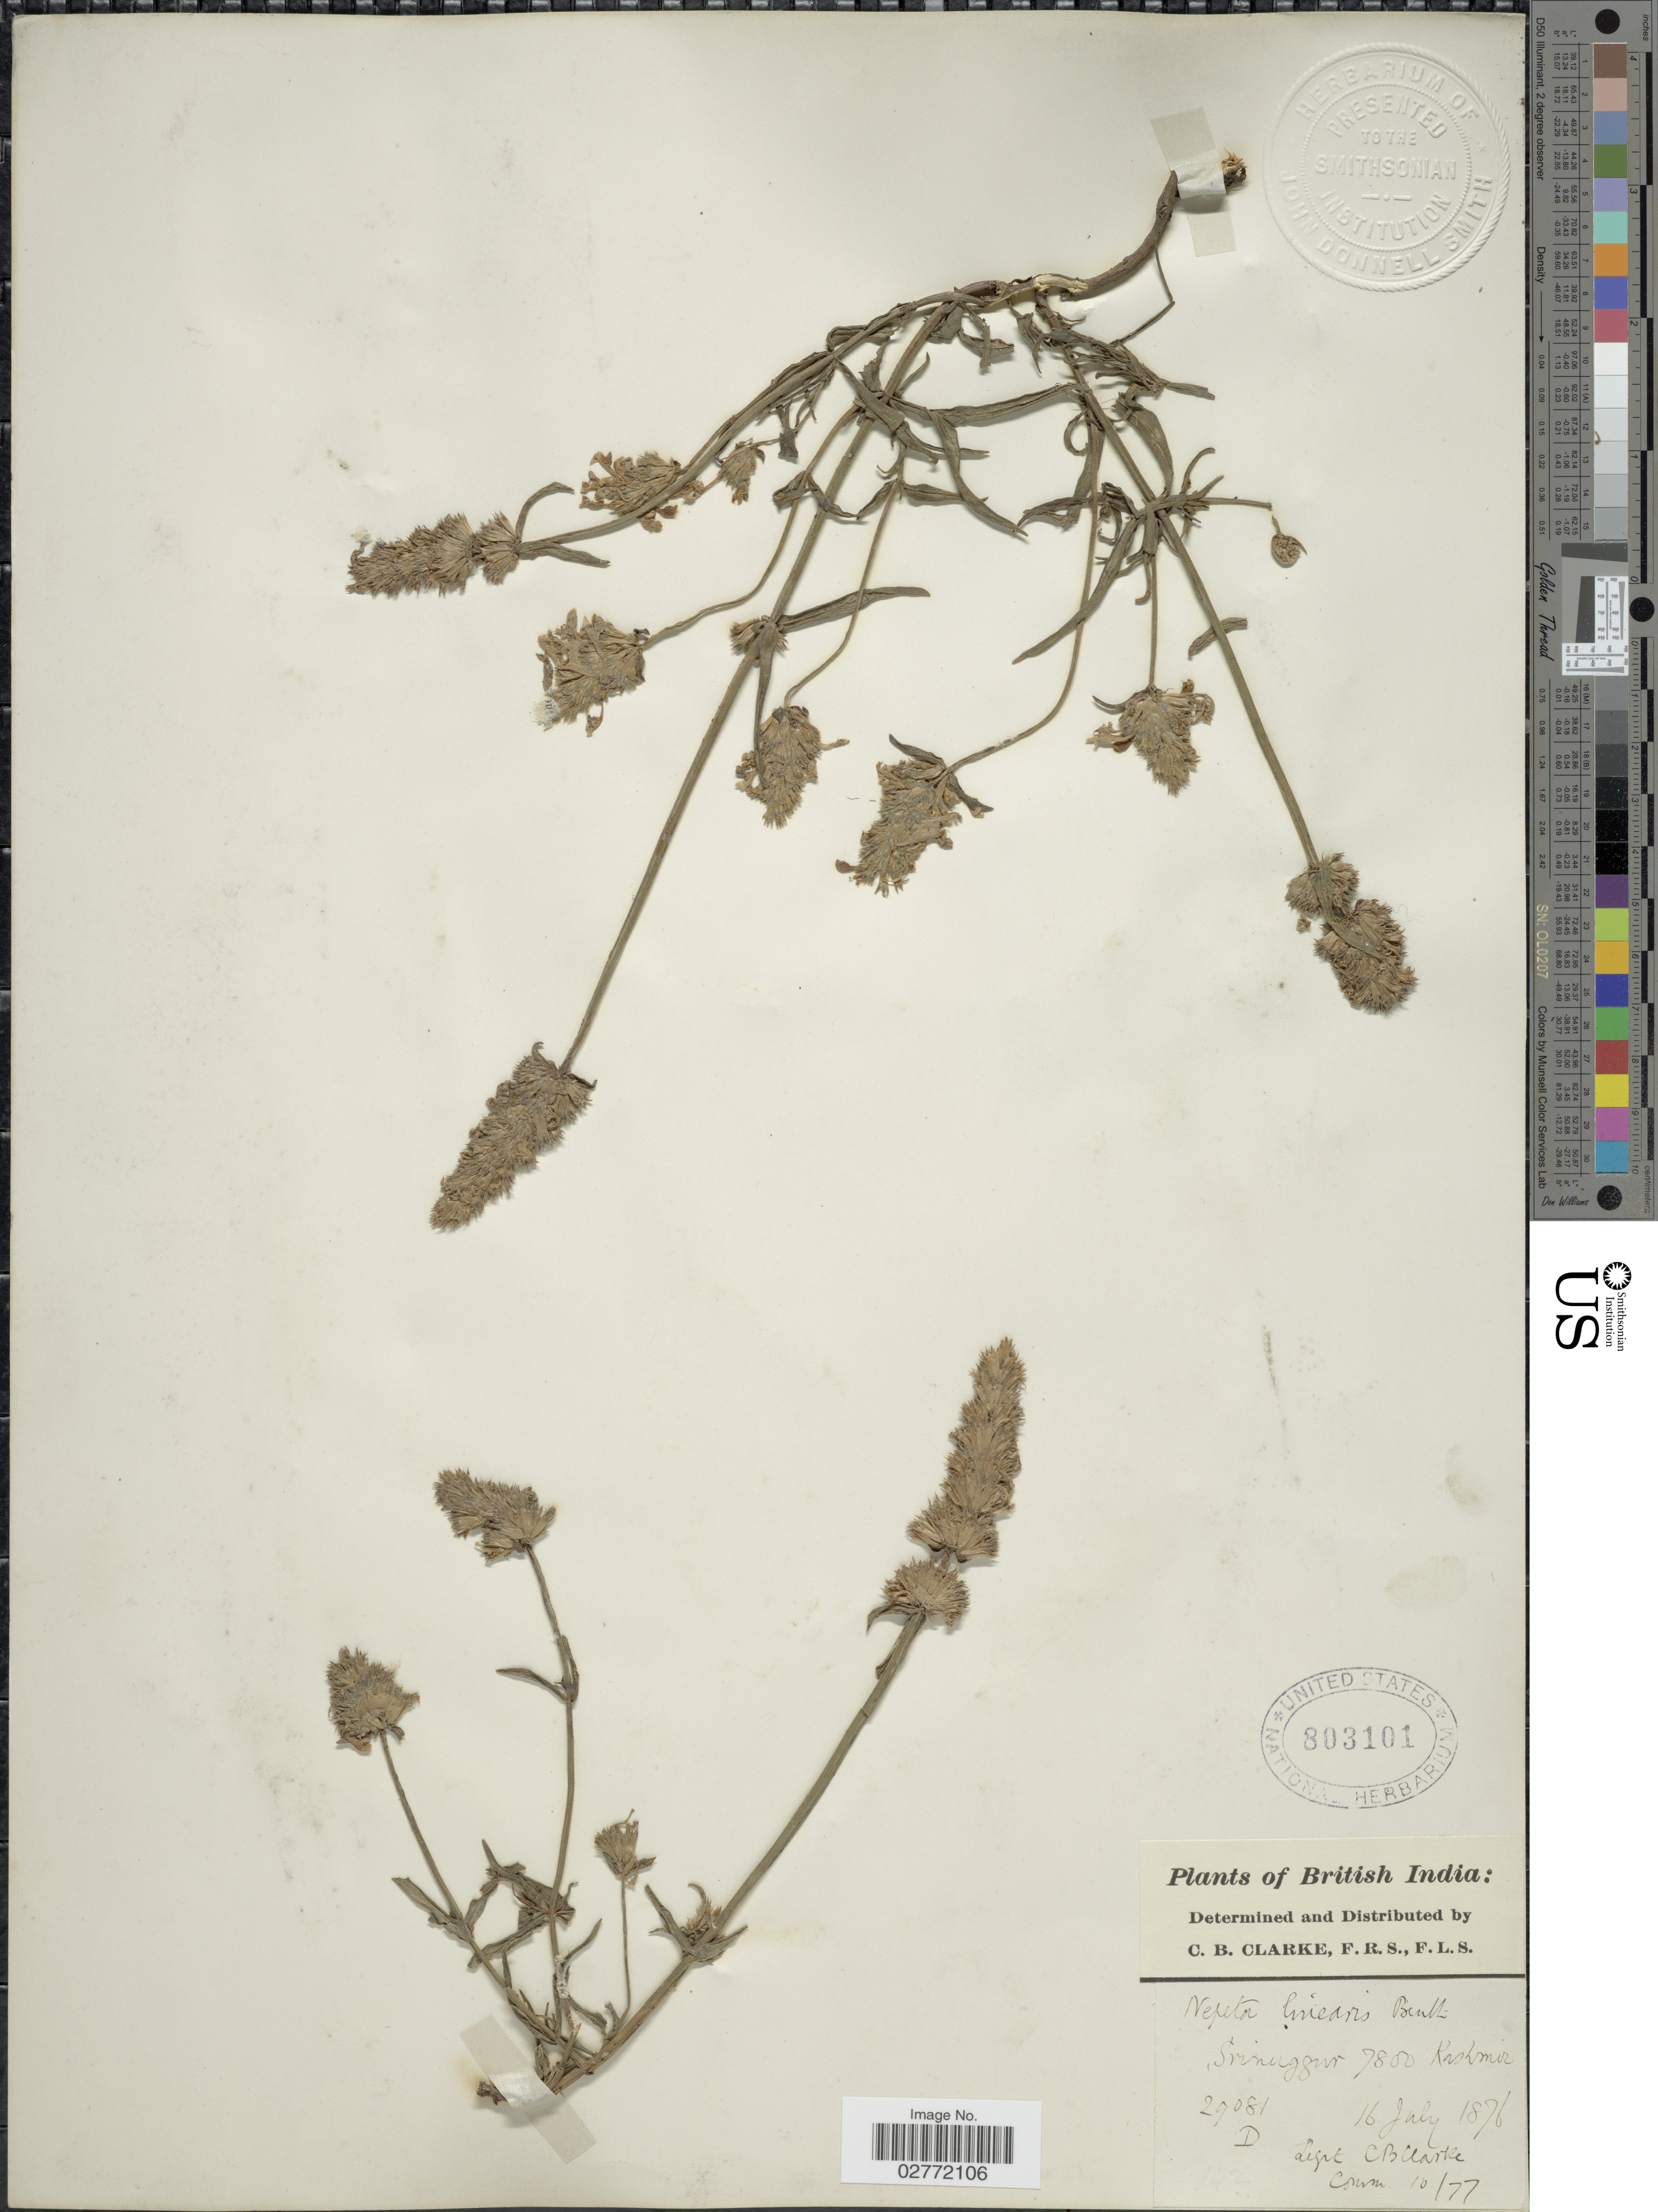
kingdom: Plantae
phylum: Tracheophyta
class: Magnoliopsida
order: Lamiales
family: Lamiaceae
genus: Nepeta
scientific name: Nepeta linearis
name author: Royle ex Benth.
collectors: C. B. Clarke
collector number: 29081D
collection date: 1876-07-16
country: India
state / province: Jammu and Kashmir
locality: British India, Srinuggur, Kashmir.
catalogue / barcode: US 803101